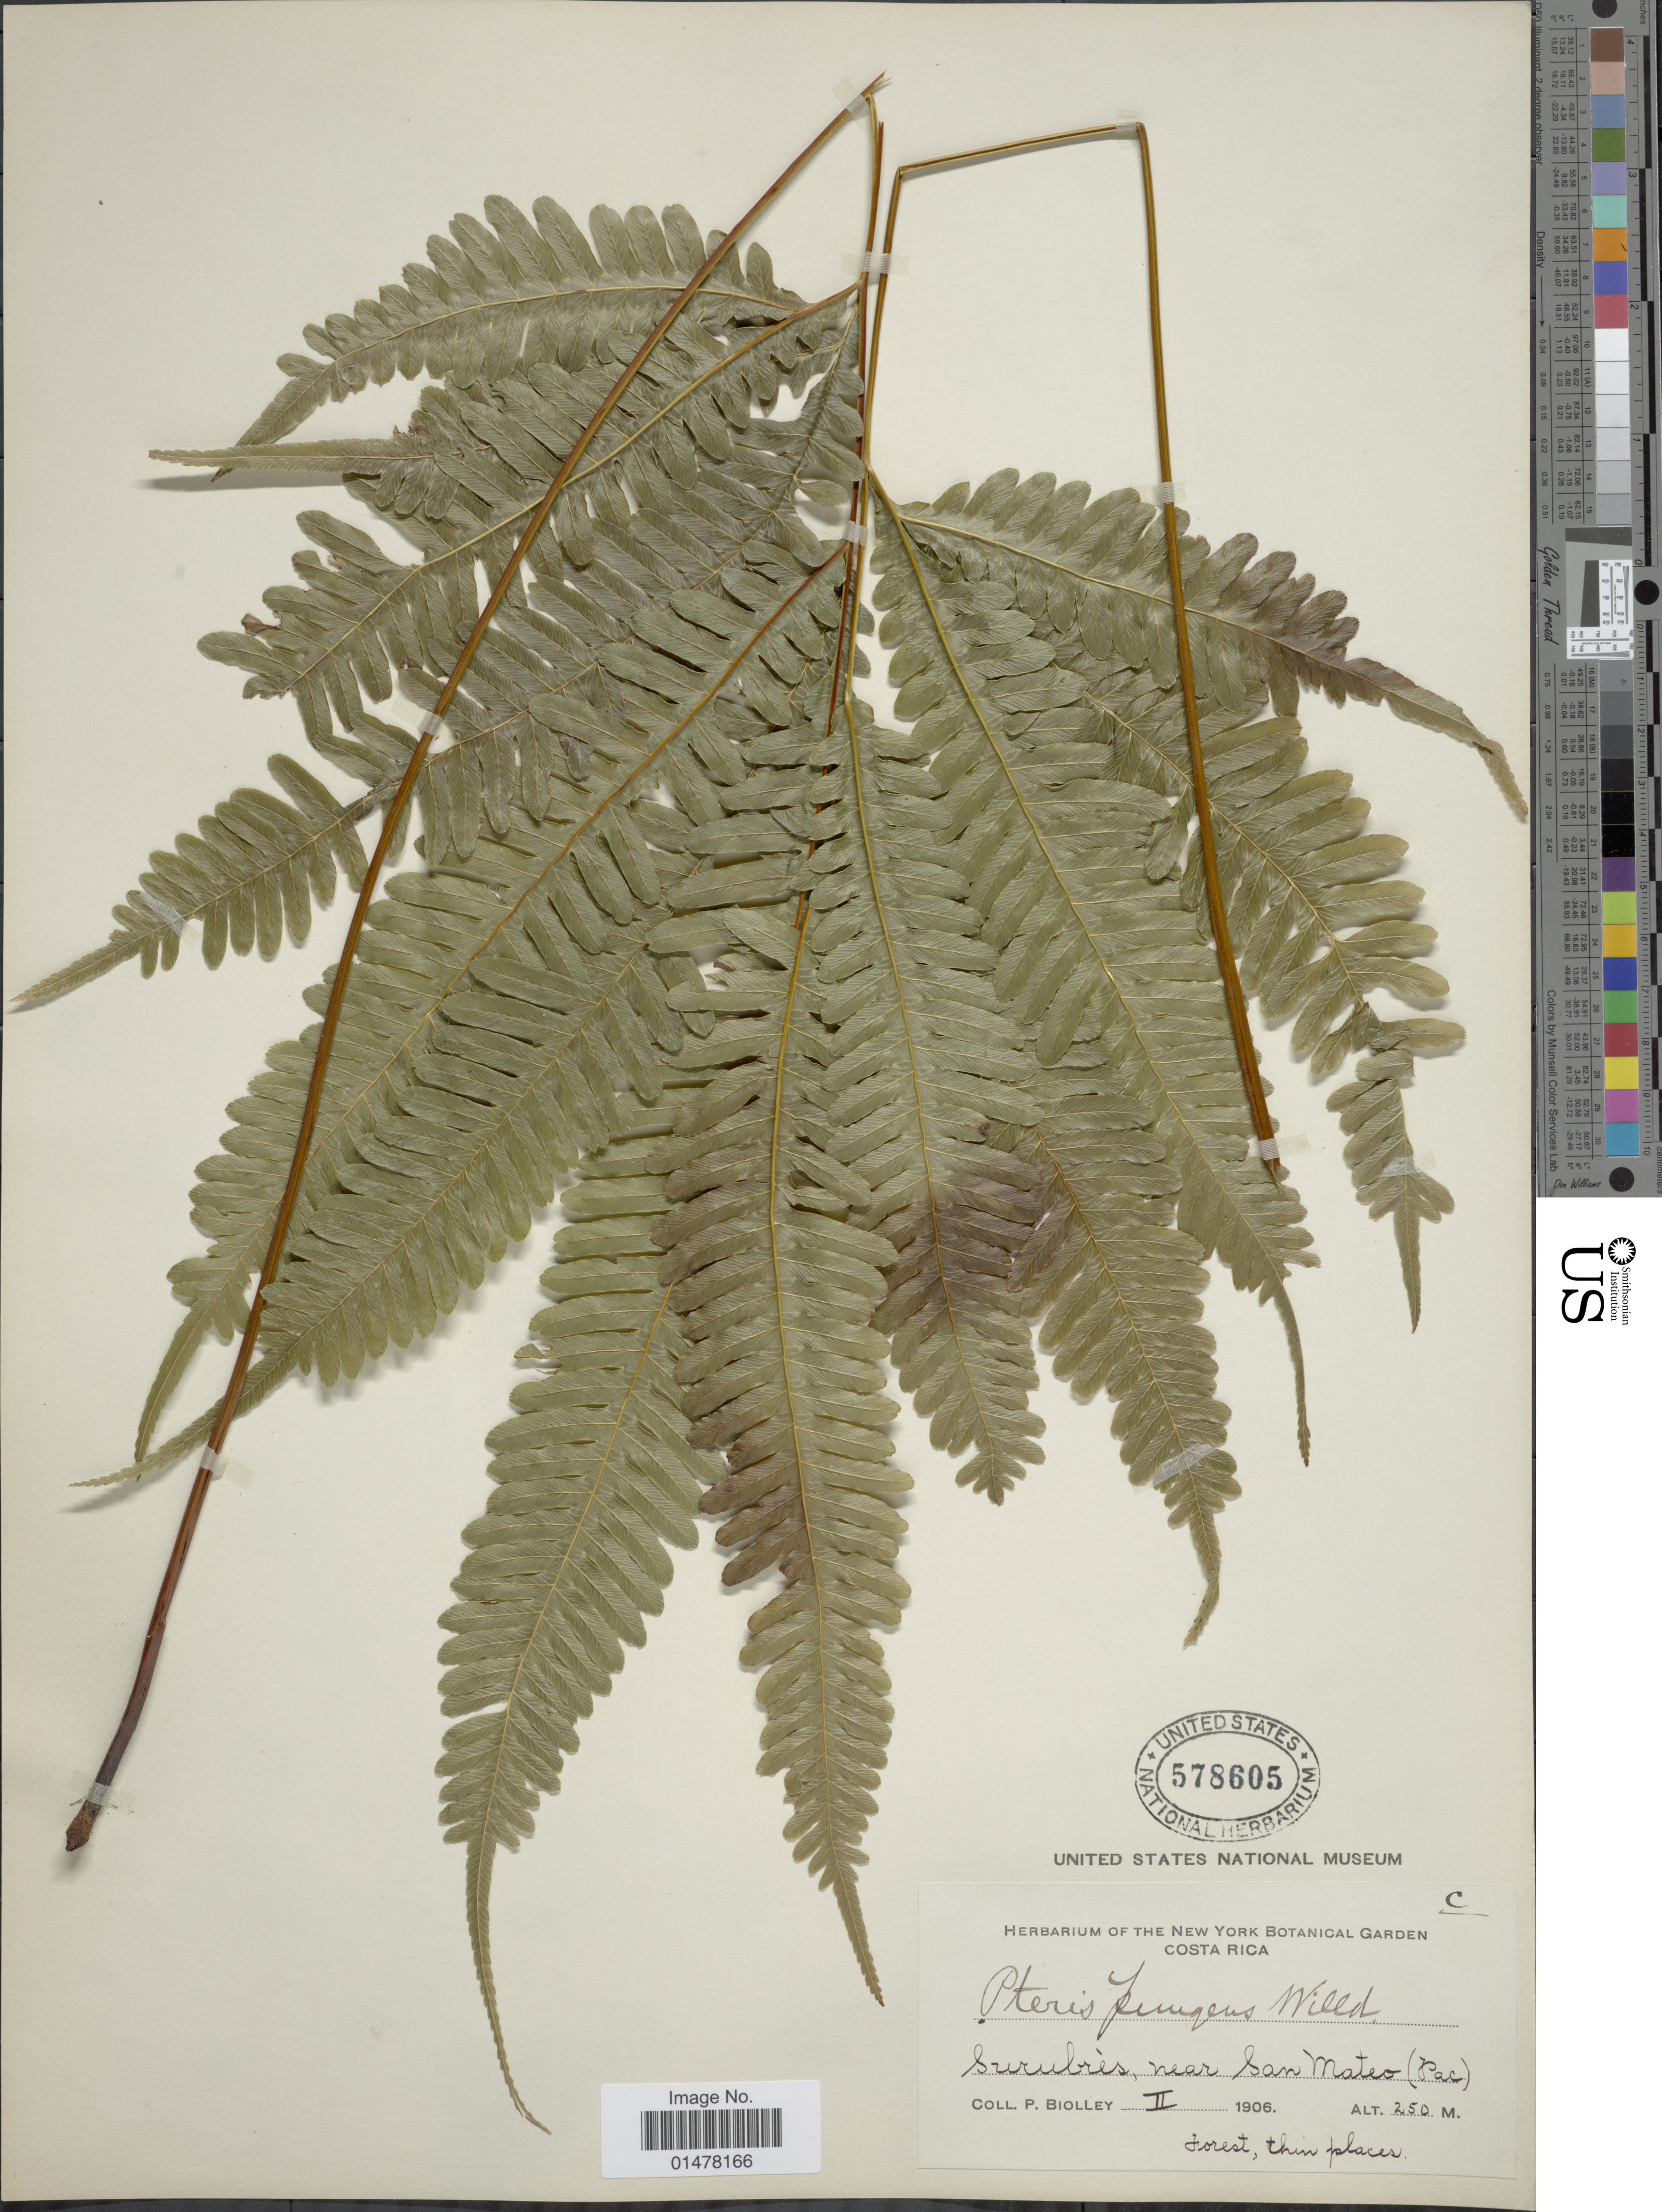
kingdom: Plantae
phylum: Tracheophyta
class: Polypodiopsida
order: Polypodiales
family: Pteridaceae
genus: Pteris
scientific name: Pteris pungens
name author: Willd.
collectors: P. Biolley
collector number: C?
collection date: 1906-02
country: Costa Rica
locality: Surubres, near San Mateo(Pac.)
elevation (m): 250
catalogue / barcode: US 578605